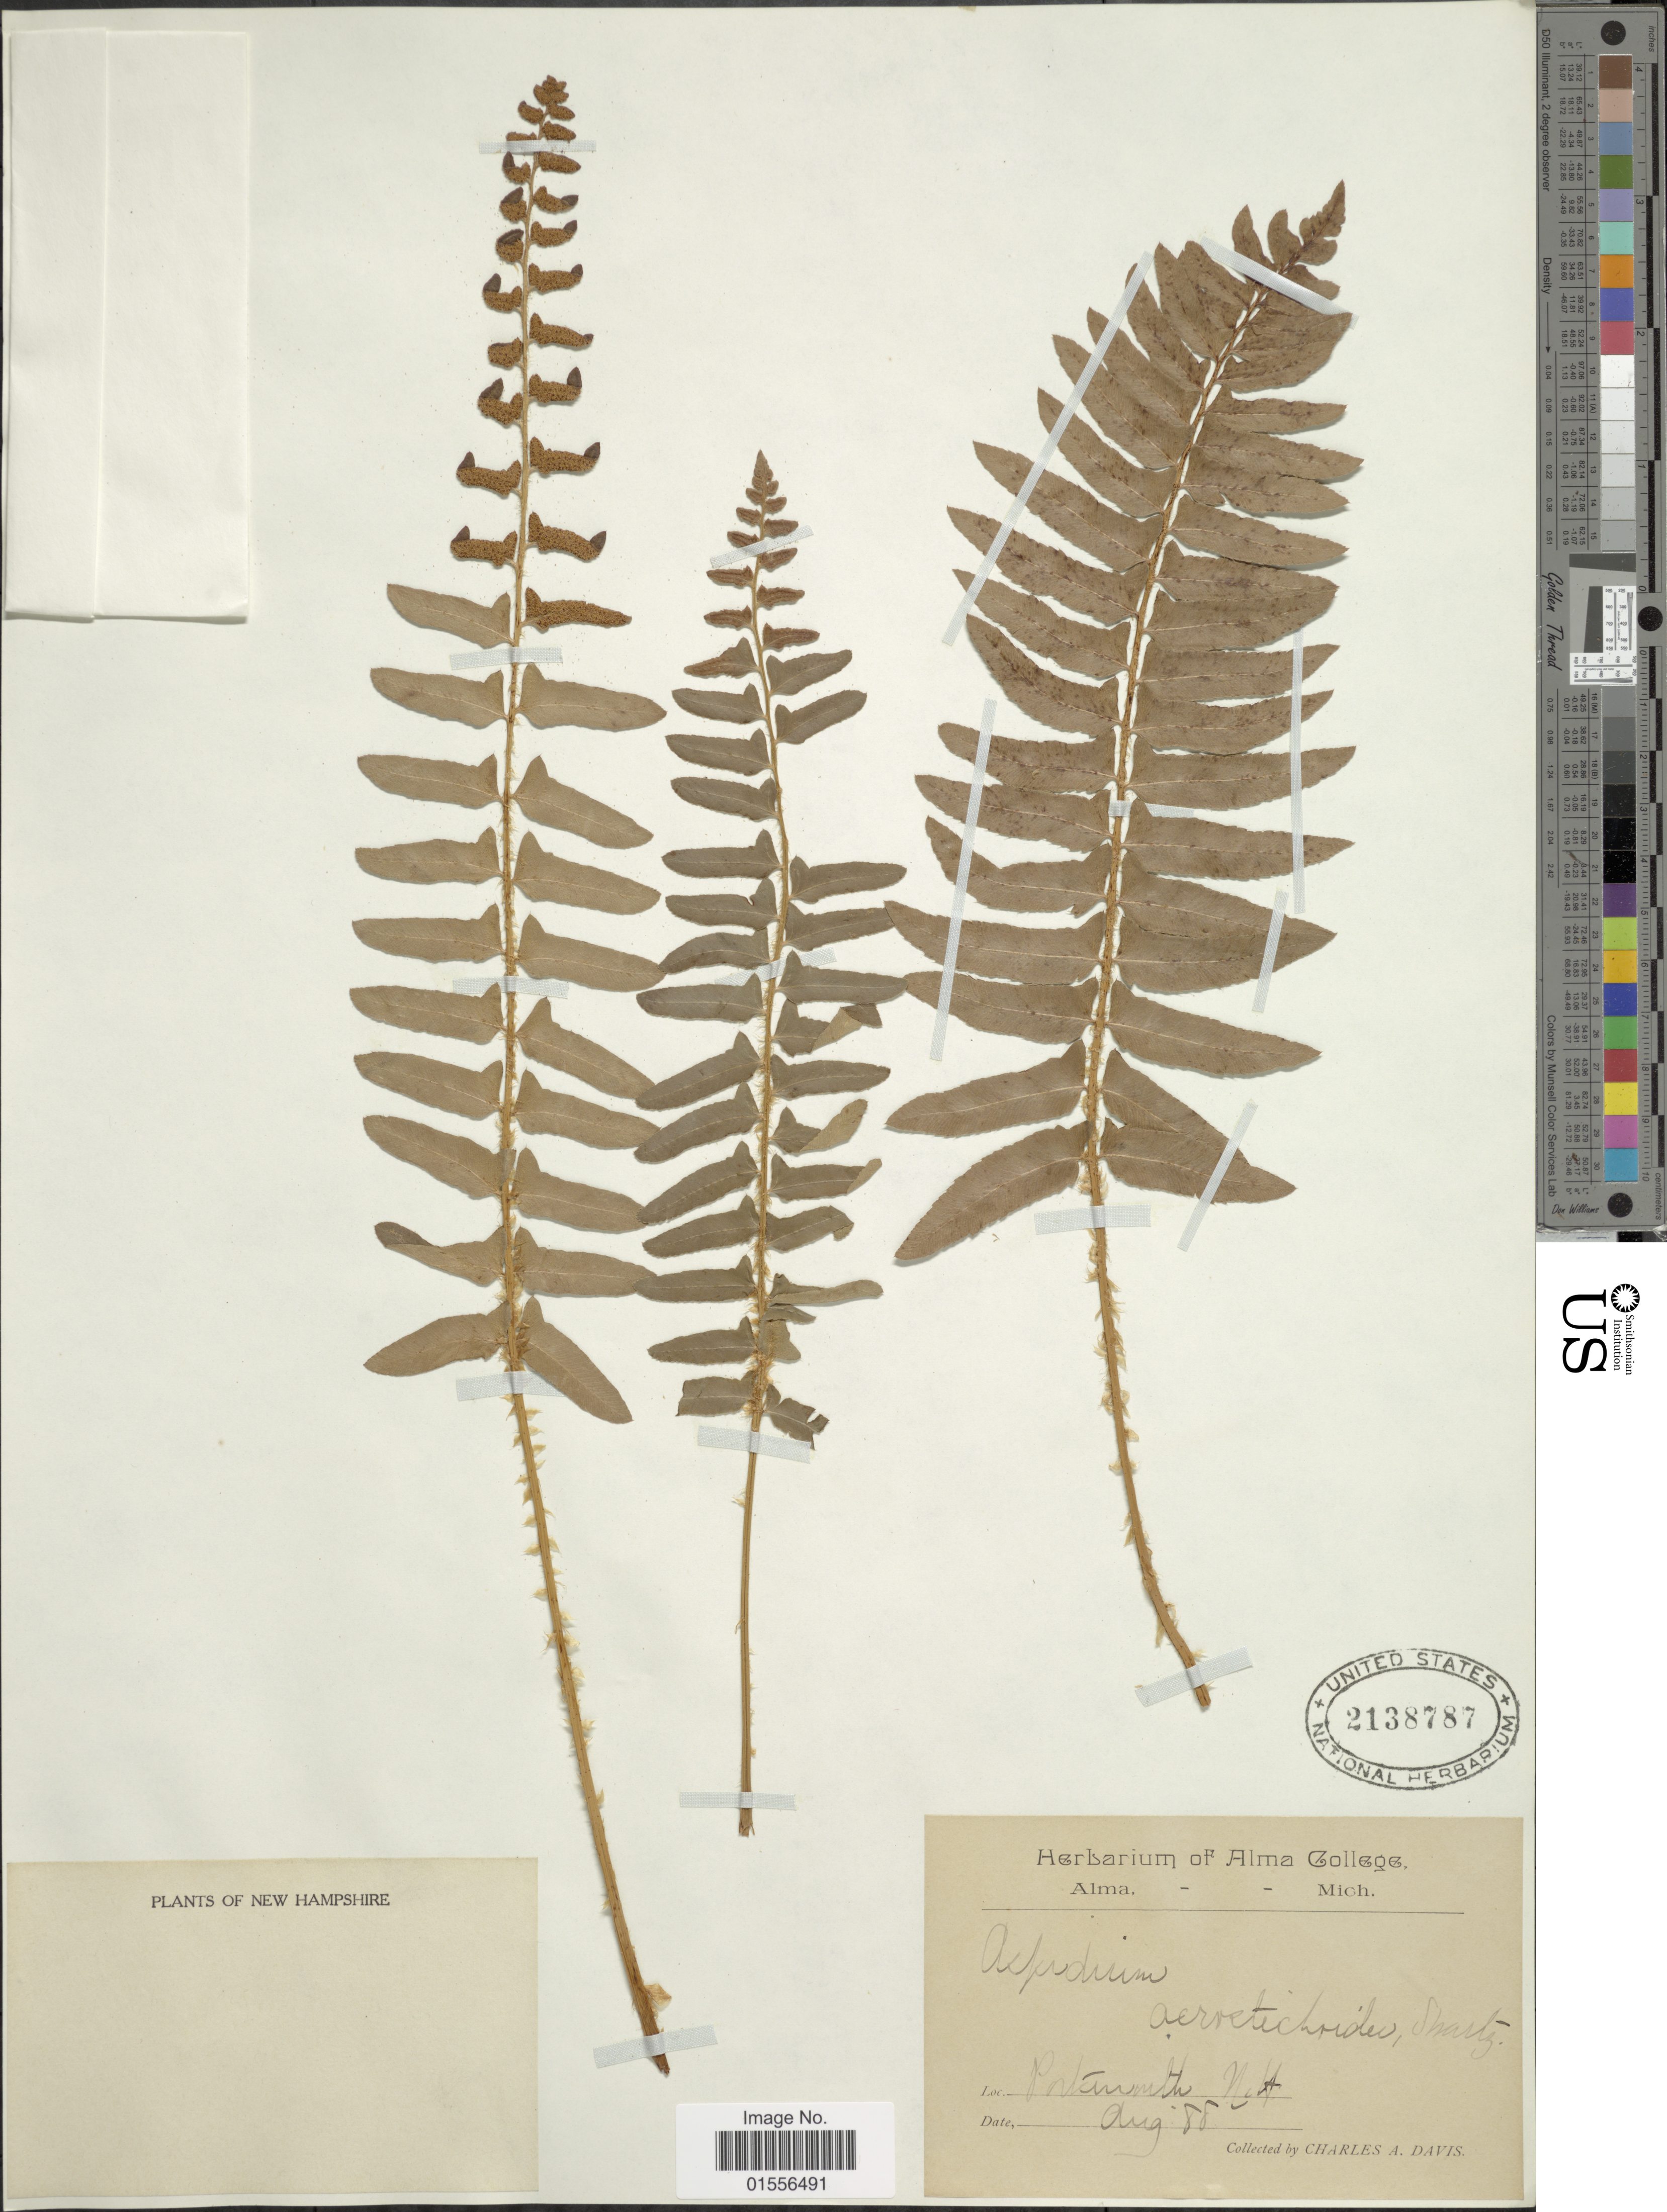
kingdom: Plantae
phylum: Tracheophyta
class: Polypodiopsida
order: Polypodiales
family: Dryopteridaceae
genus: Polystichum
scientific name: Polystichum acrostichoides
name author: (Michx.) Schott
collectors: C. Davis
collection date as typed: Transcribed d/m/y: /8/88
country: United States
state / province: New Hampshire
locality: Portsmouth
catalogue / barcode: US 2138787